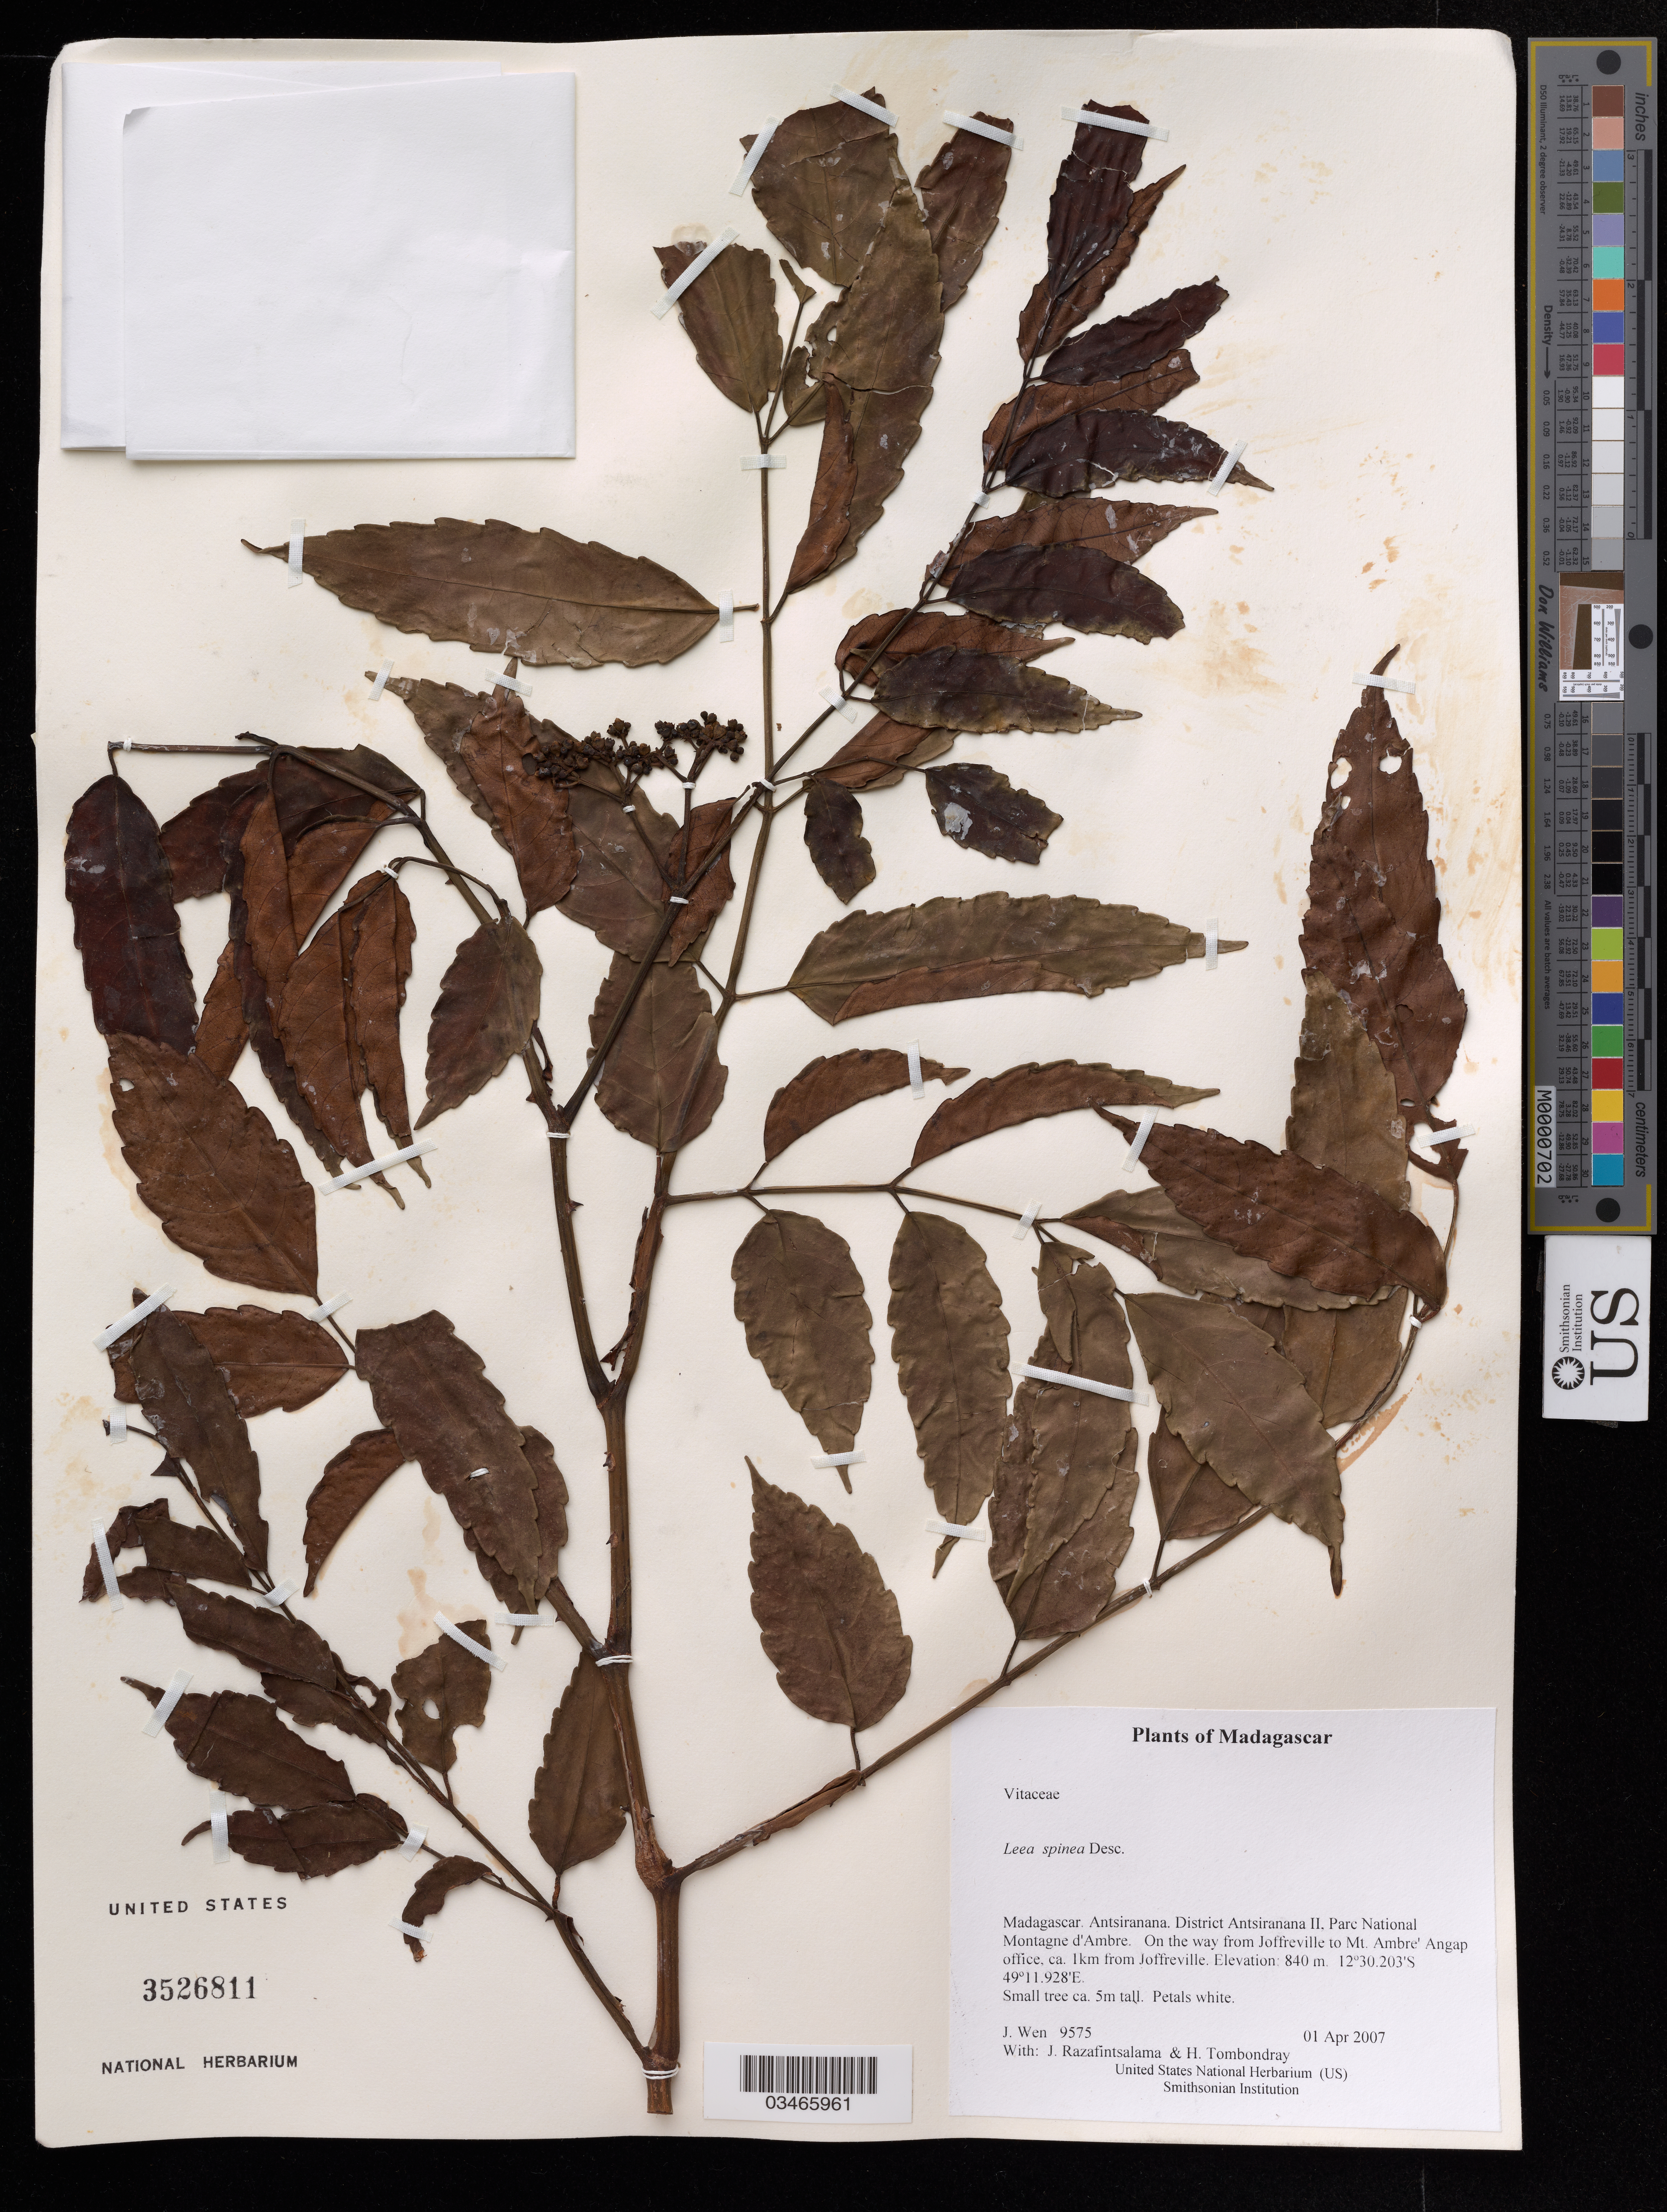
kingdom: Plantae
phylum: Tracheophyta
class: Magnoliopsida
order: Vitales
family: Vitaceae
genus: Leea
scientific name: Leea spinea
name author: Desc.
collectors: J. Wen, J. Razafintsalama & H. Tombondray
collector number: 9575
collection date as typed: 01 Apr 2007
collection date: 2007-04-01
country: Madagascar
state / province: Diana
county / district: Antsiranana II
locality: District Antsiranana II, Parc National Montagne d'Ambre. On the way from Joffreville to Mt. Ambre' Angap office, ca. 1km from Joffreville.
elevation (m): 840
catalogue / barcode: US 3526811